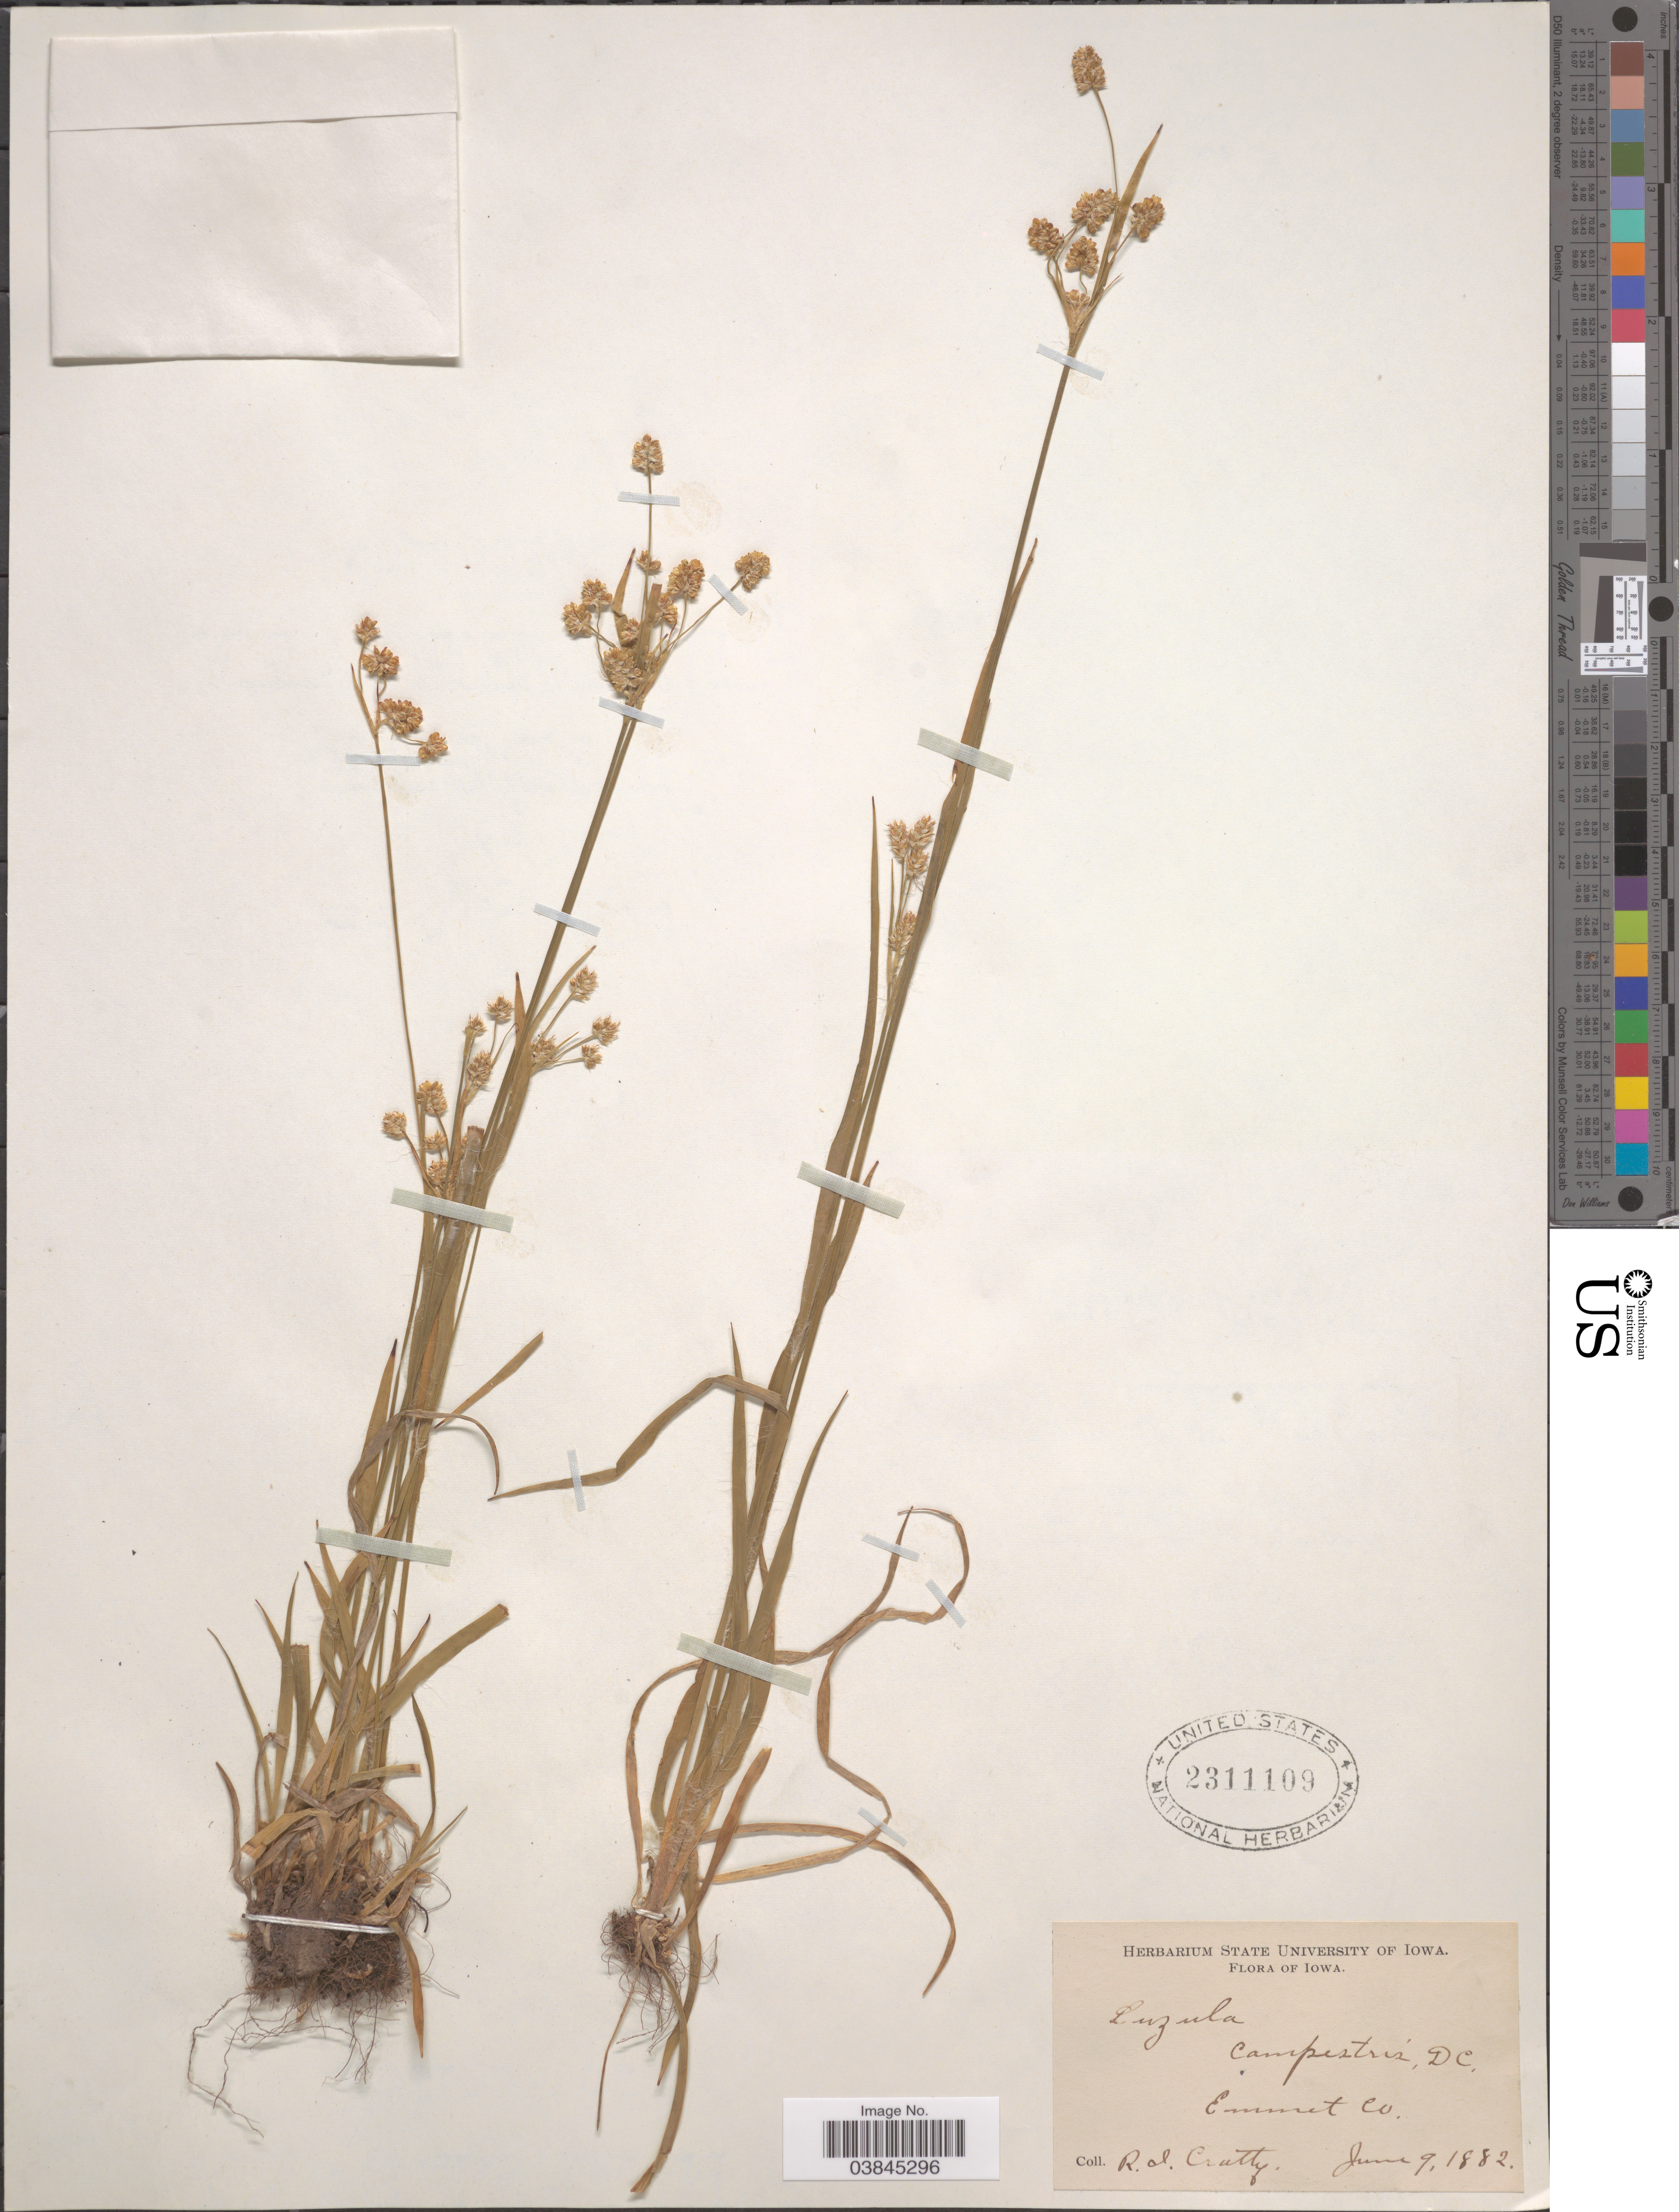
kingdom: Plantae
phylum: Tracheophyta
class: Liliopsida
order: Poales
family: Juncaceae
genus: Luzula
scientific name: Luzula campestris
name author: (L.) DC.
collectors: R. Cratty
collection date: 1882-06-09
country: United States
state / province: Iowa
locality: Emmet Co.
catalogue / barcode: US 2311109